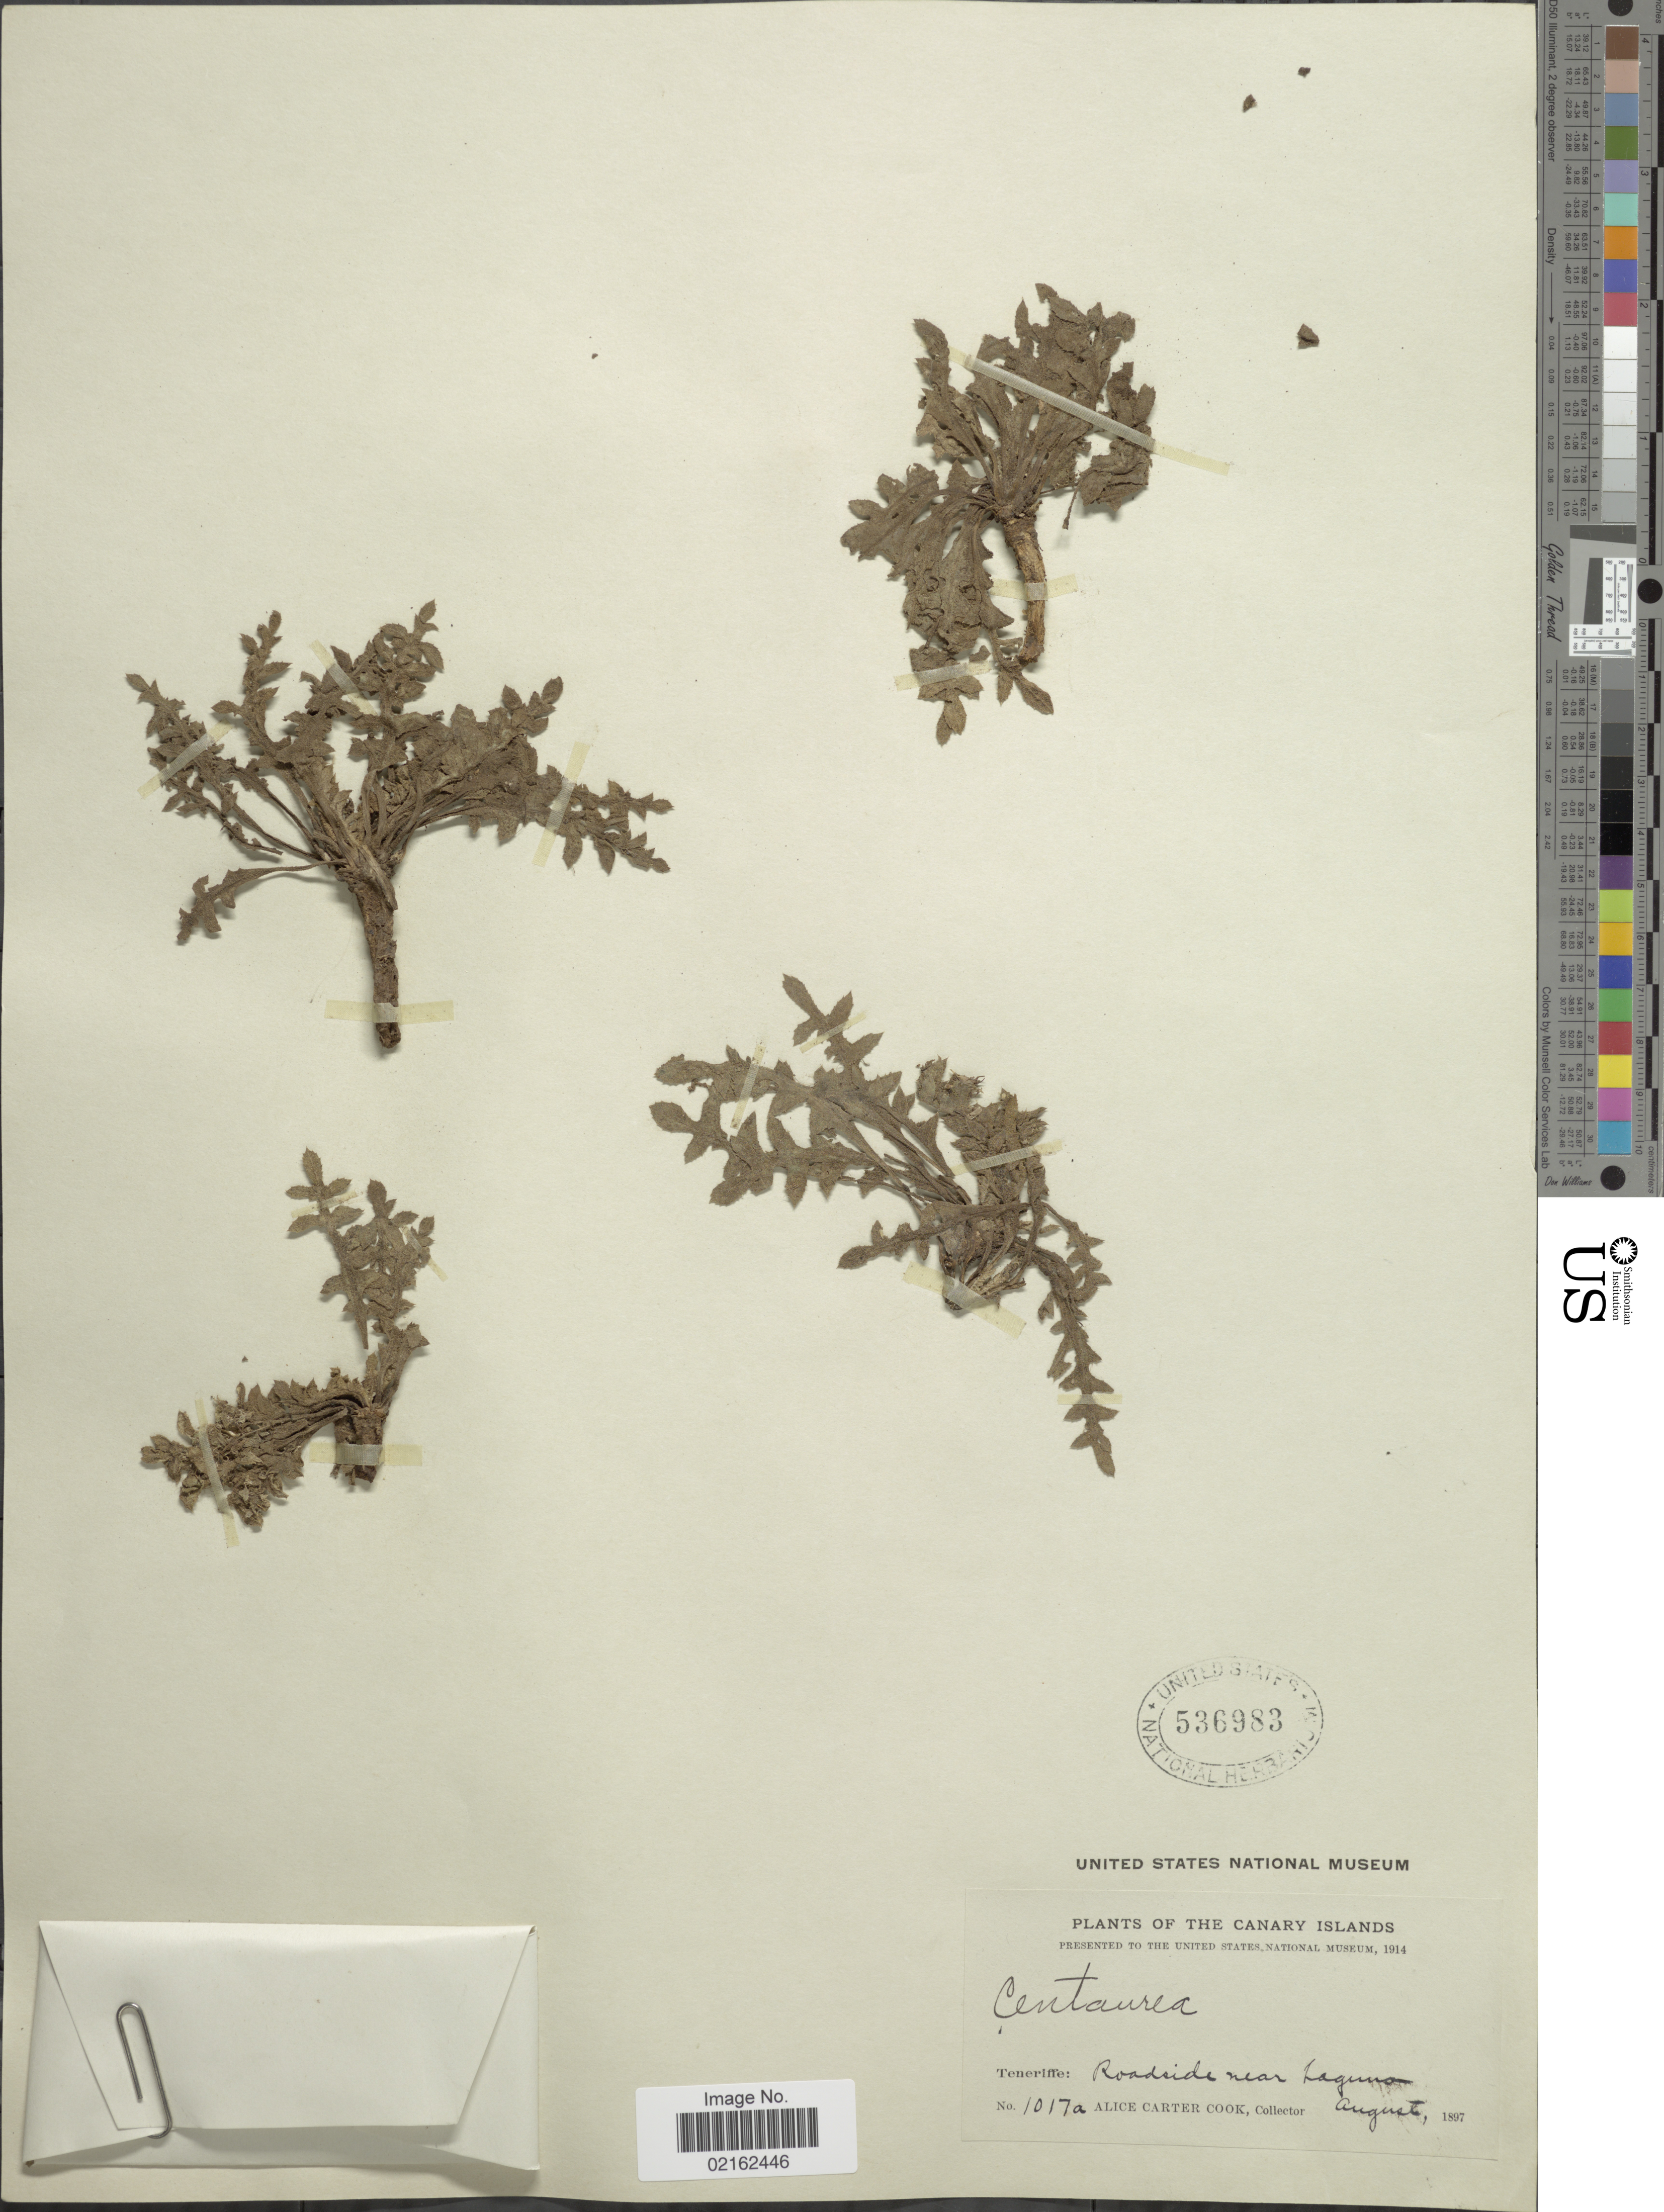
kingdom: Plantae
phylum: Tracheophyta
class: Magnoliopsida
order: Asterales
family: Asteraceae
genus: Centaurea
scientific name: Centaurea sp.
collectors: Alice C. Cook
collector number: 1017a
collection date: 1897-08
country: Spain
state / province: Canarias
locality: Canary Islands, Teneriffe, roadside near Laguna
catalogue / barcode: US 536983